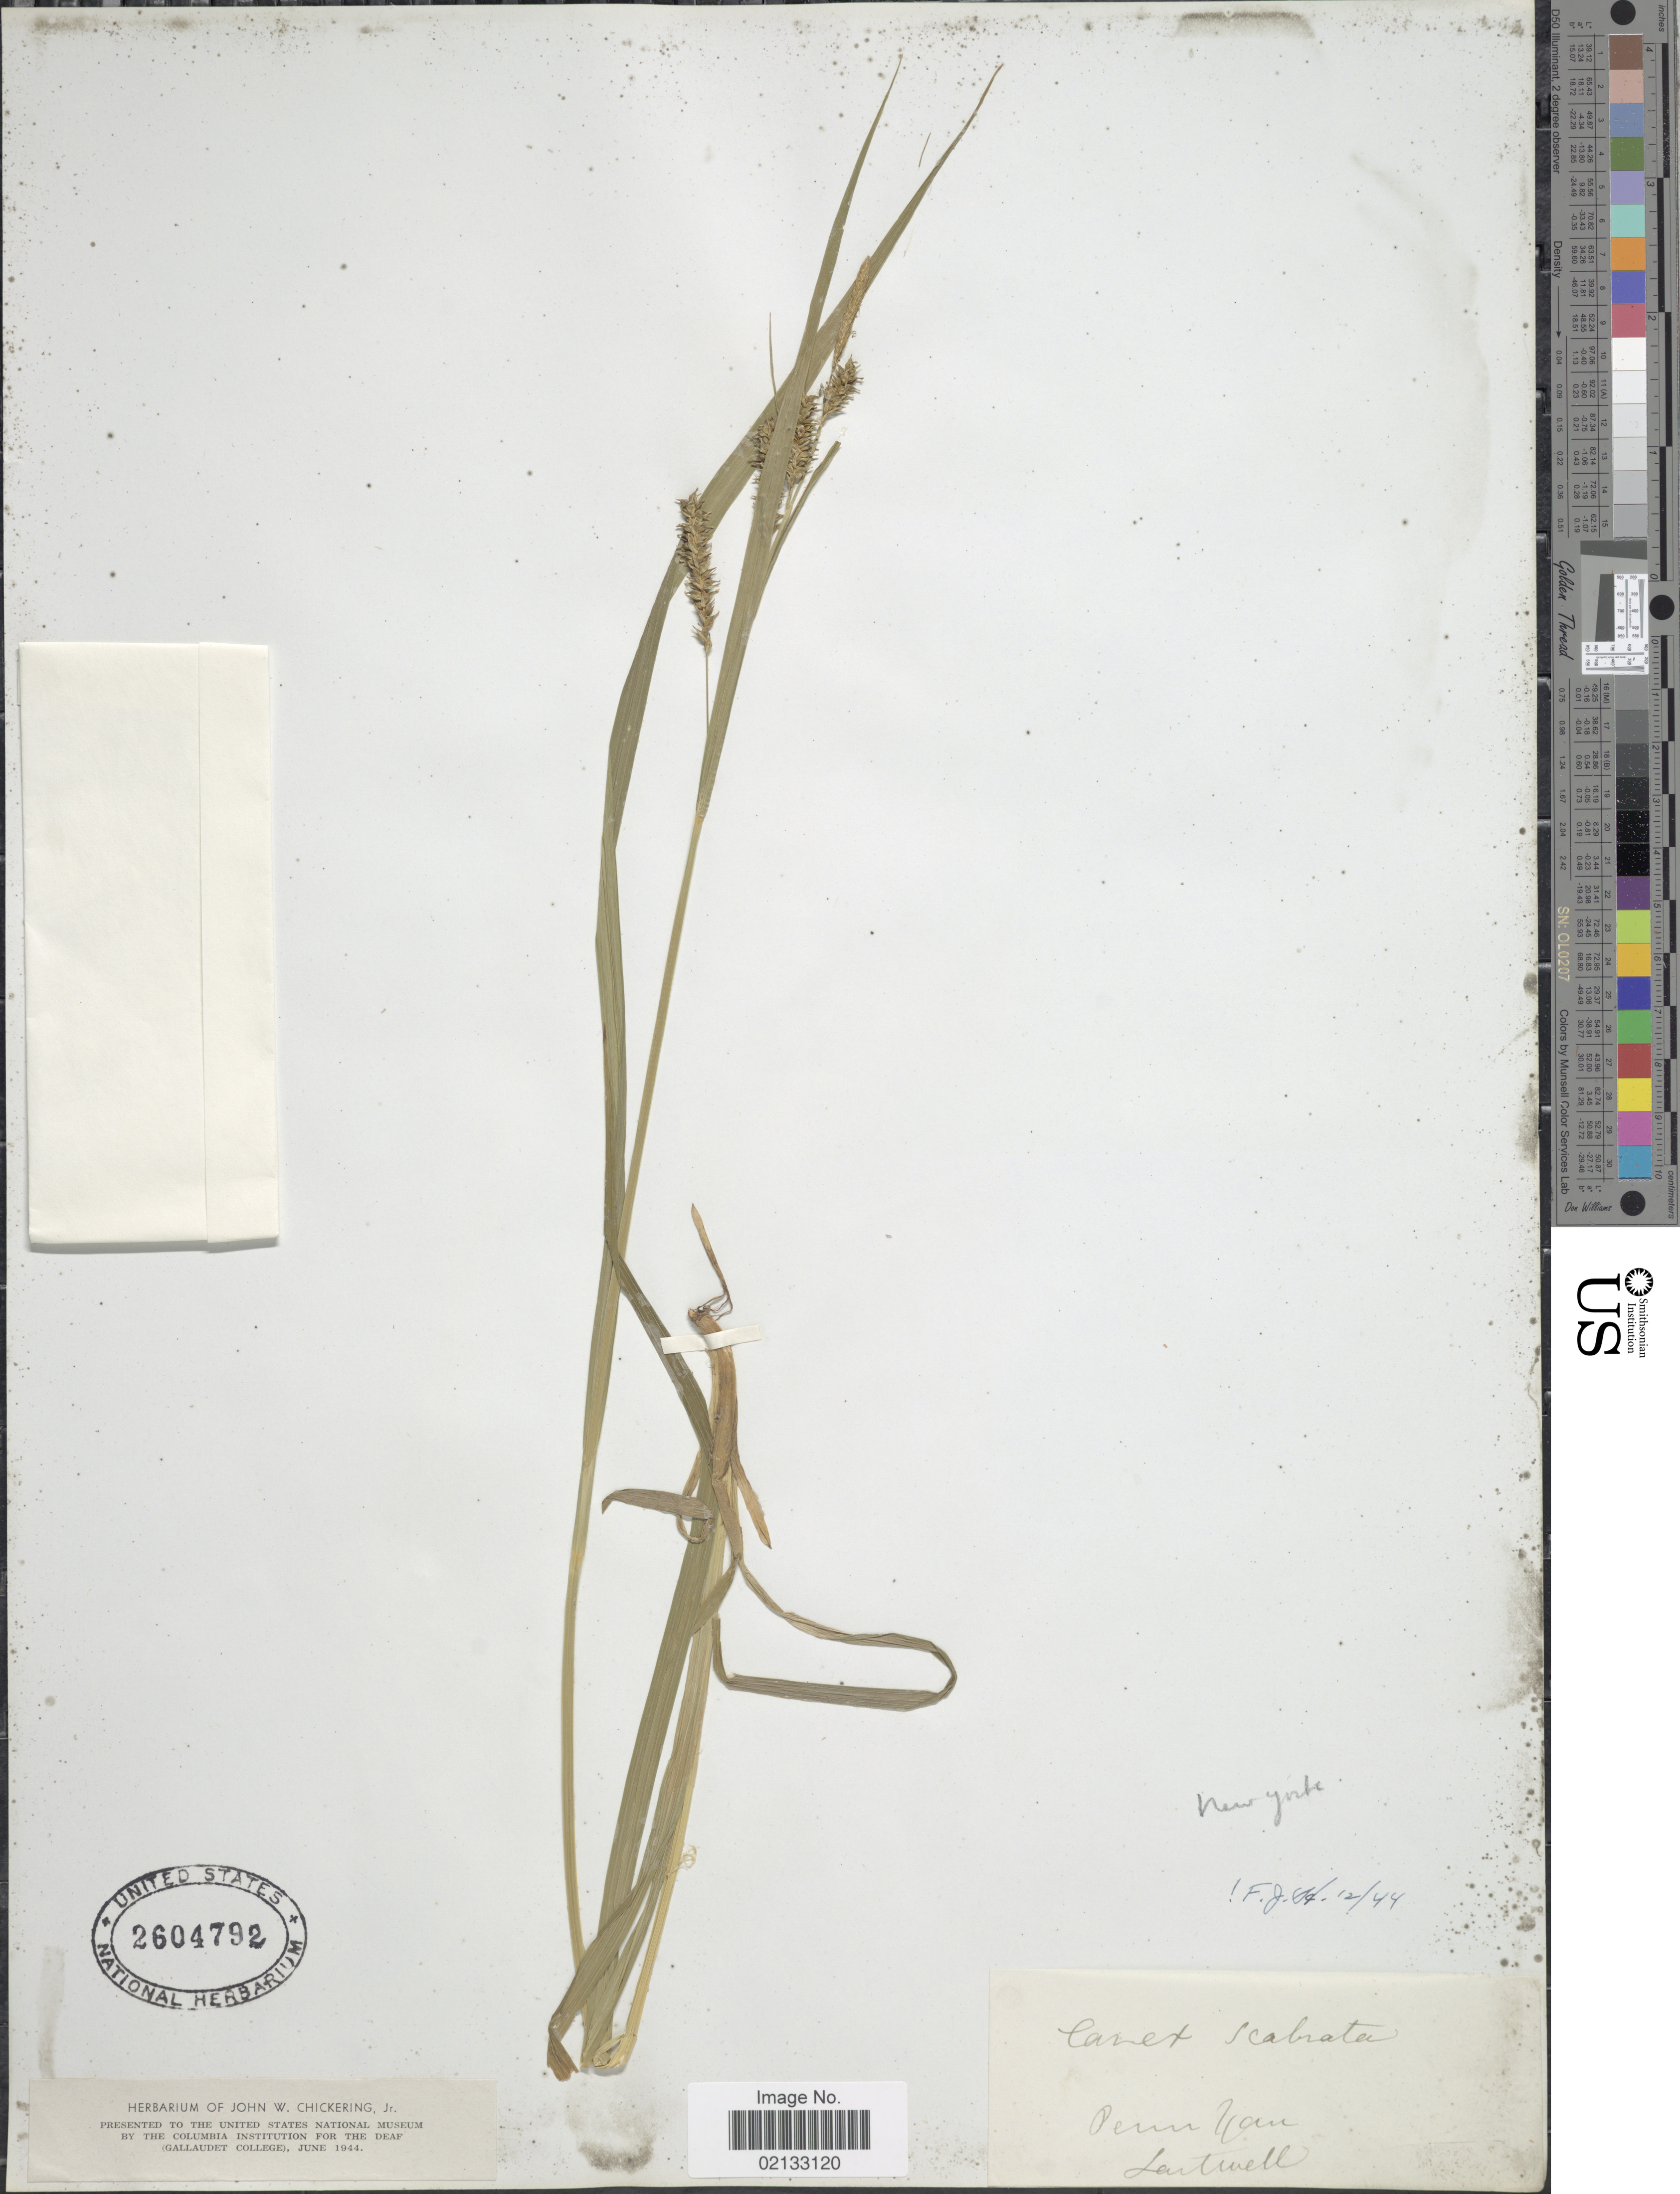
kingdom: Plantae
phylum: Tracheophyta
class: Liliopsida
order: Poales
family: Cyperaceae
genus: Carex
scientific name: Carex scabrata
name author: Schwein.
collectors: Sartwell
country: United States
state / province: New York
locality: Penn Yan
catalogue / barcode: US 2604792